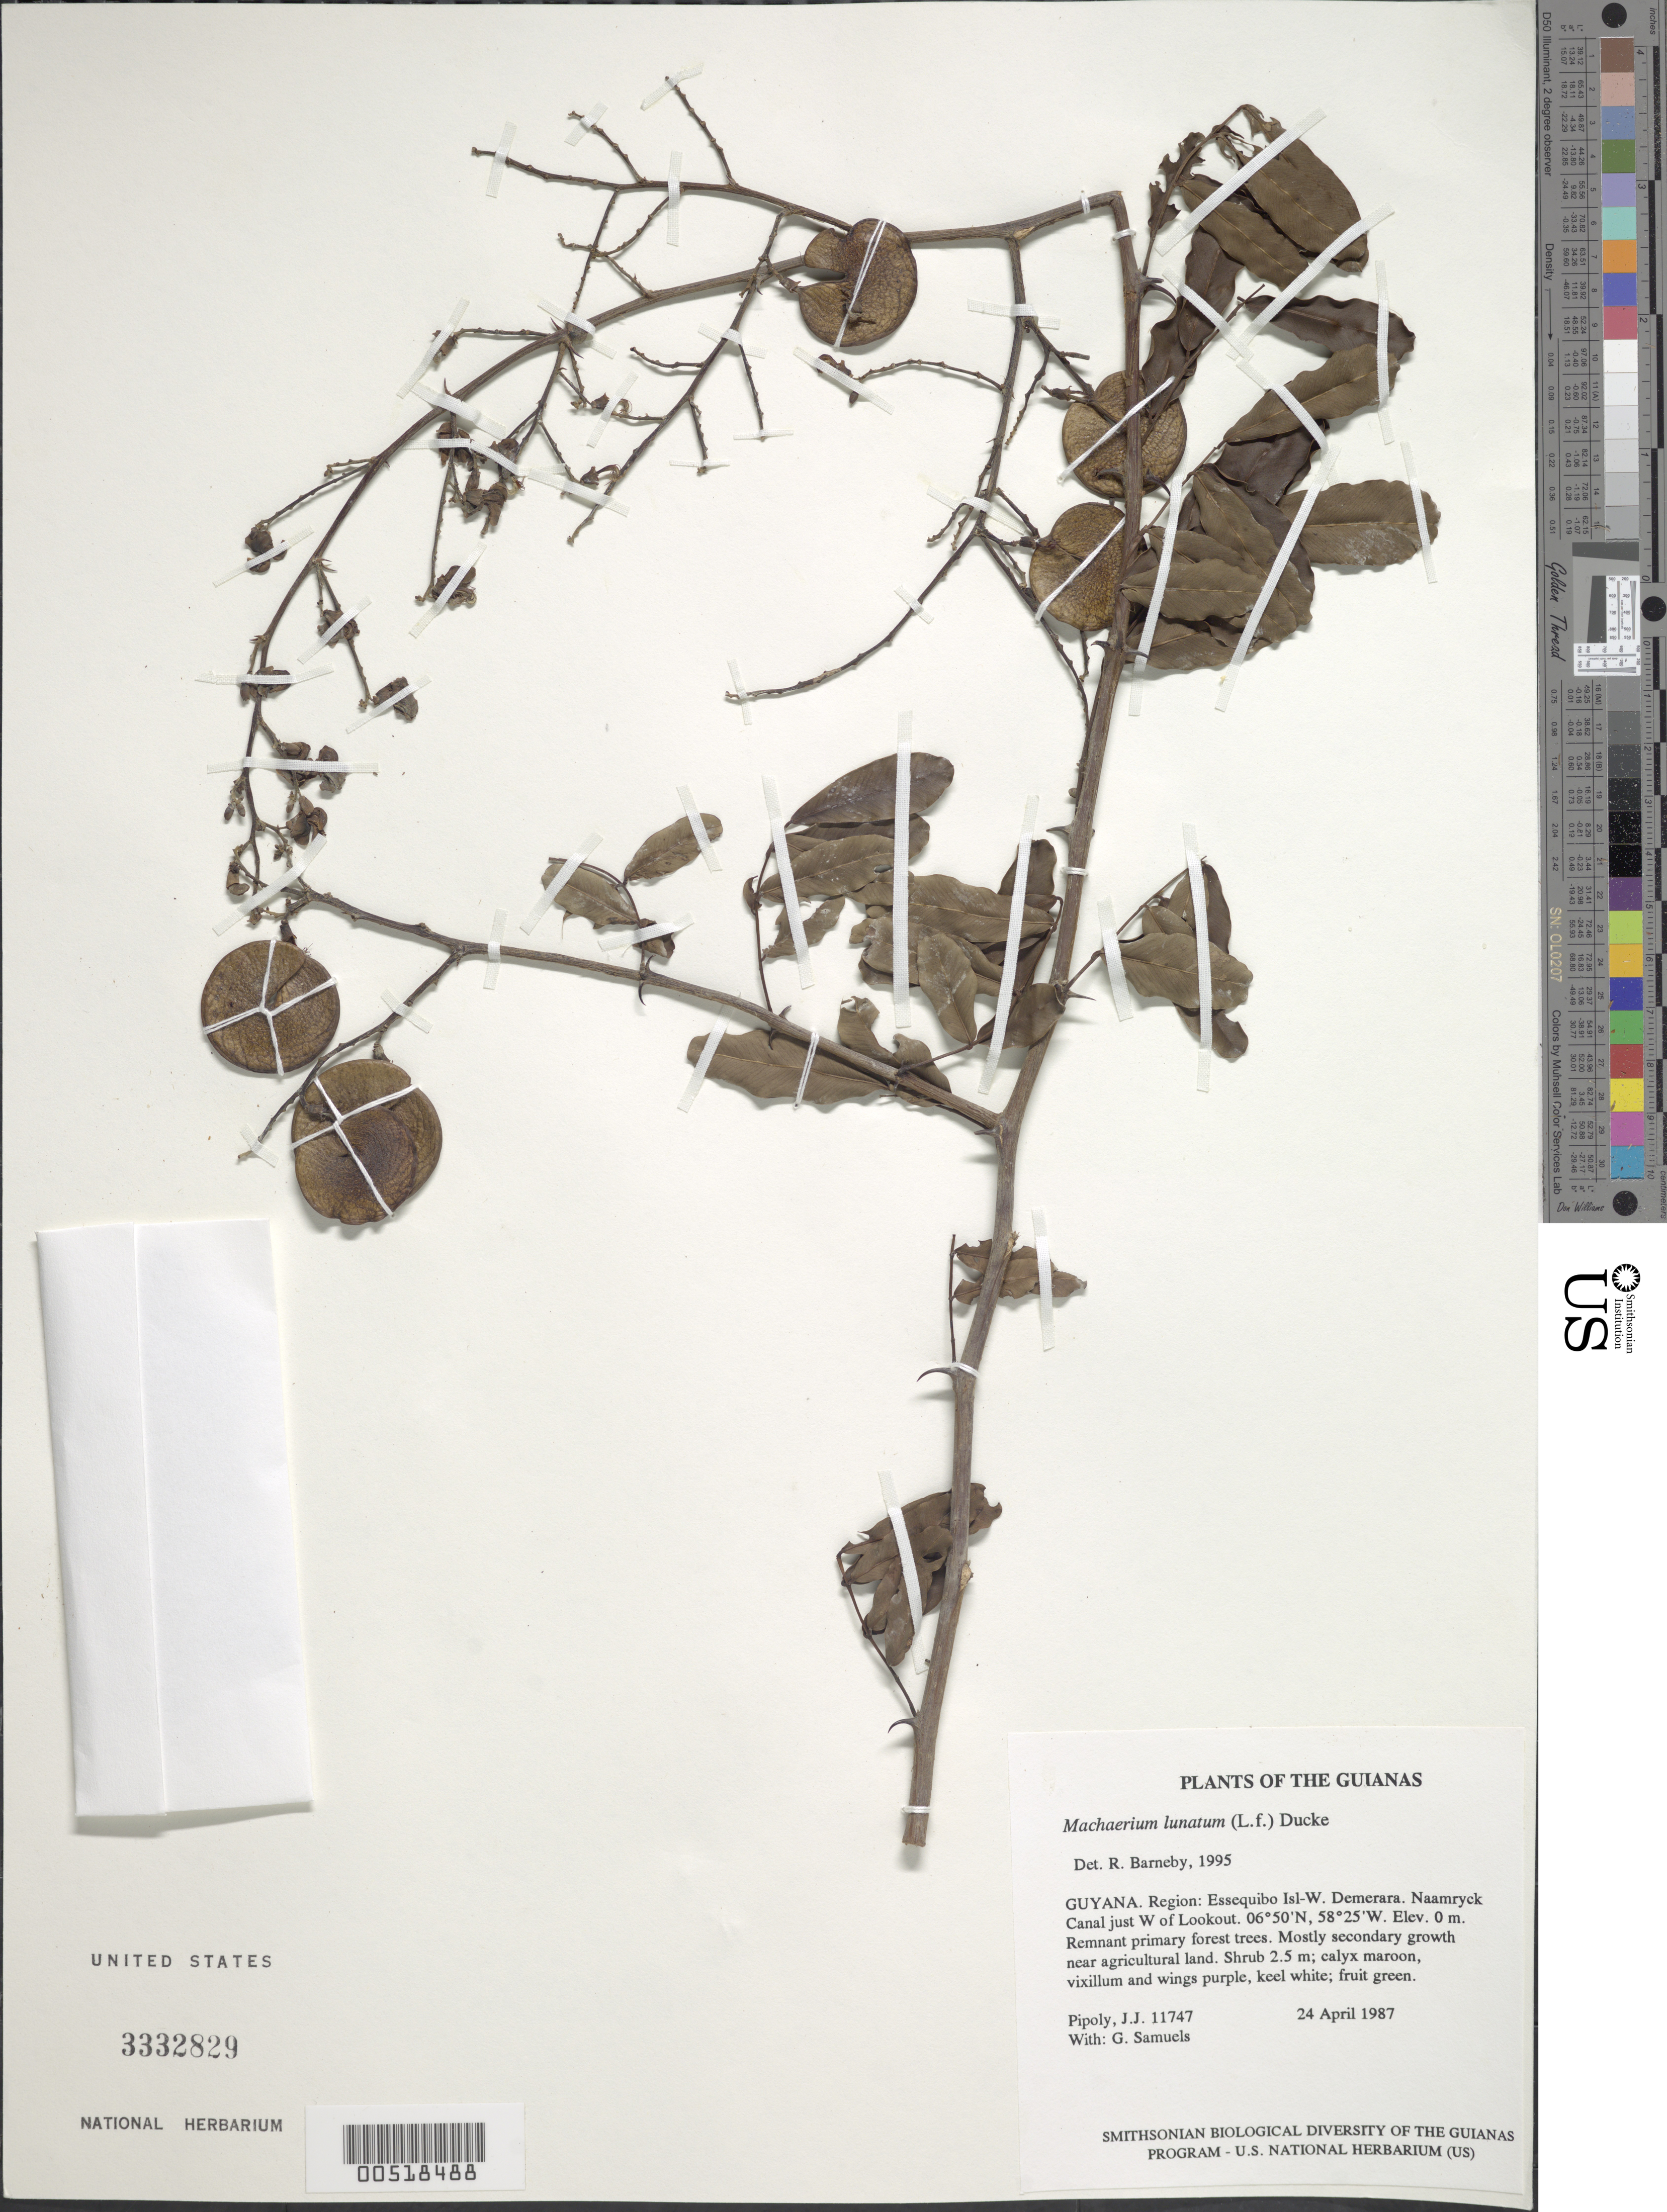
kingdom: Plantae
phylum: Tracheophyta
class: Magnoliopsida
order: Fabales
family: Fabaceae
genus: Machaerium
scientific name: Machaerium lunatum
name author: (L. f.) Ducke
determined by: Barneby, Rupert C., (NY)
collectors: J. J. Pipoly & G. Bacchus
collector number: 11747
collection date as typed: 24 April 1987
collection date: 1987-04-24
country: Guyana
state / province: Essequibo Isl-W. Demerara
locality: Naamryck Canal just W of Lookout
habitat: Remnant primary forest trees. Mostly secondary growth near agricultural land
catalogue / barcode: US 3332829